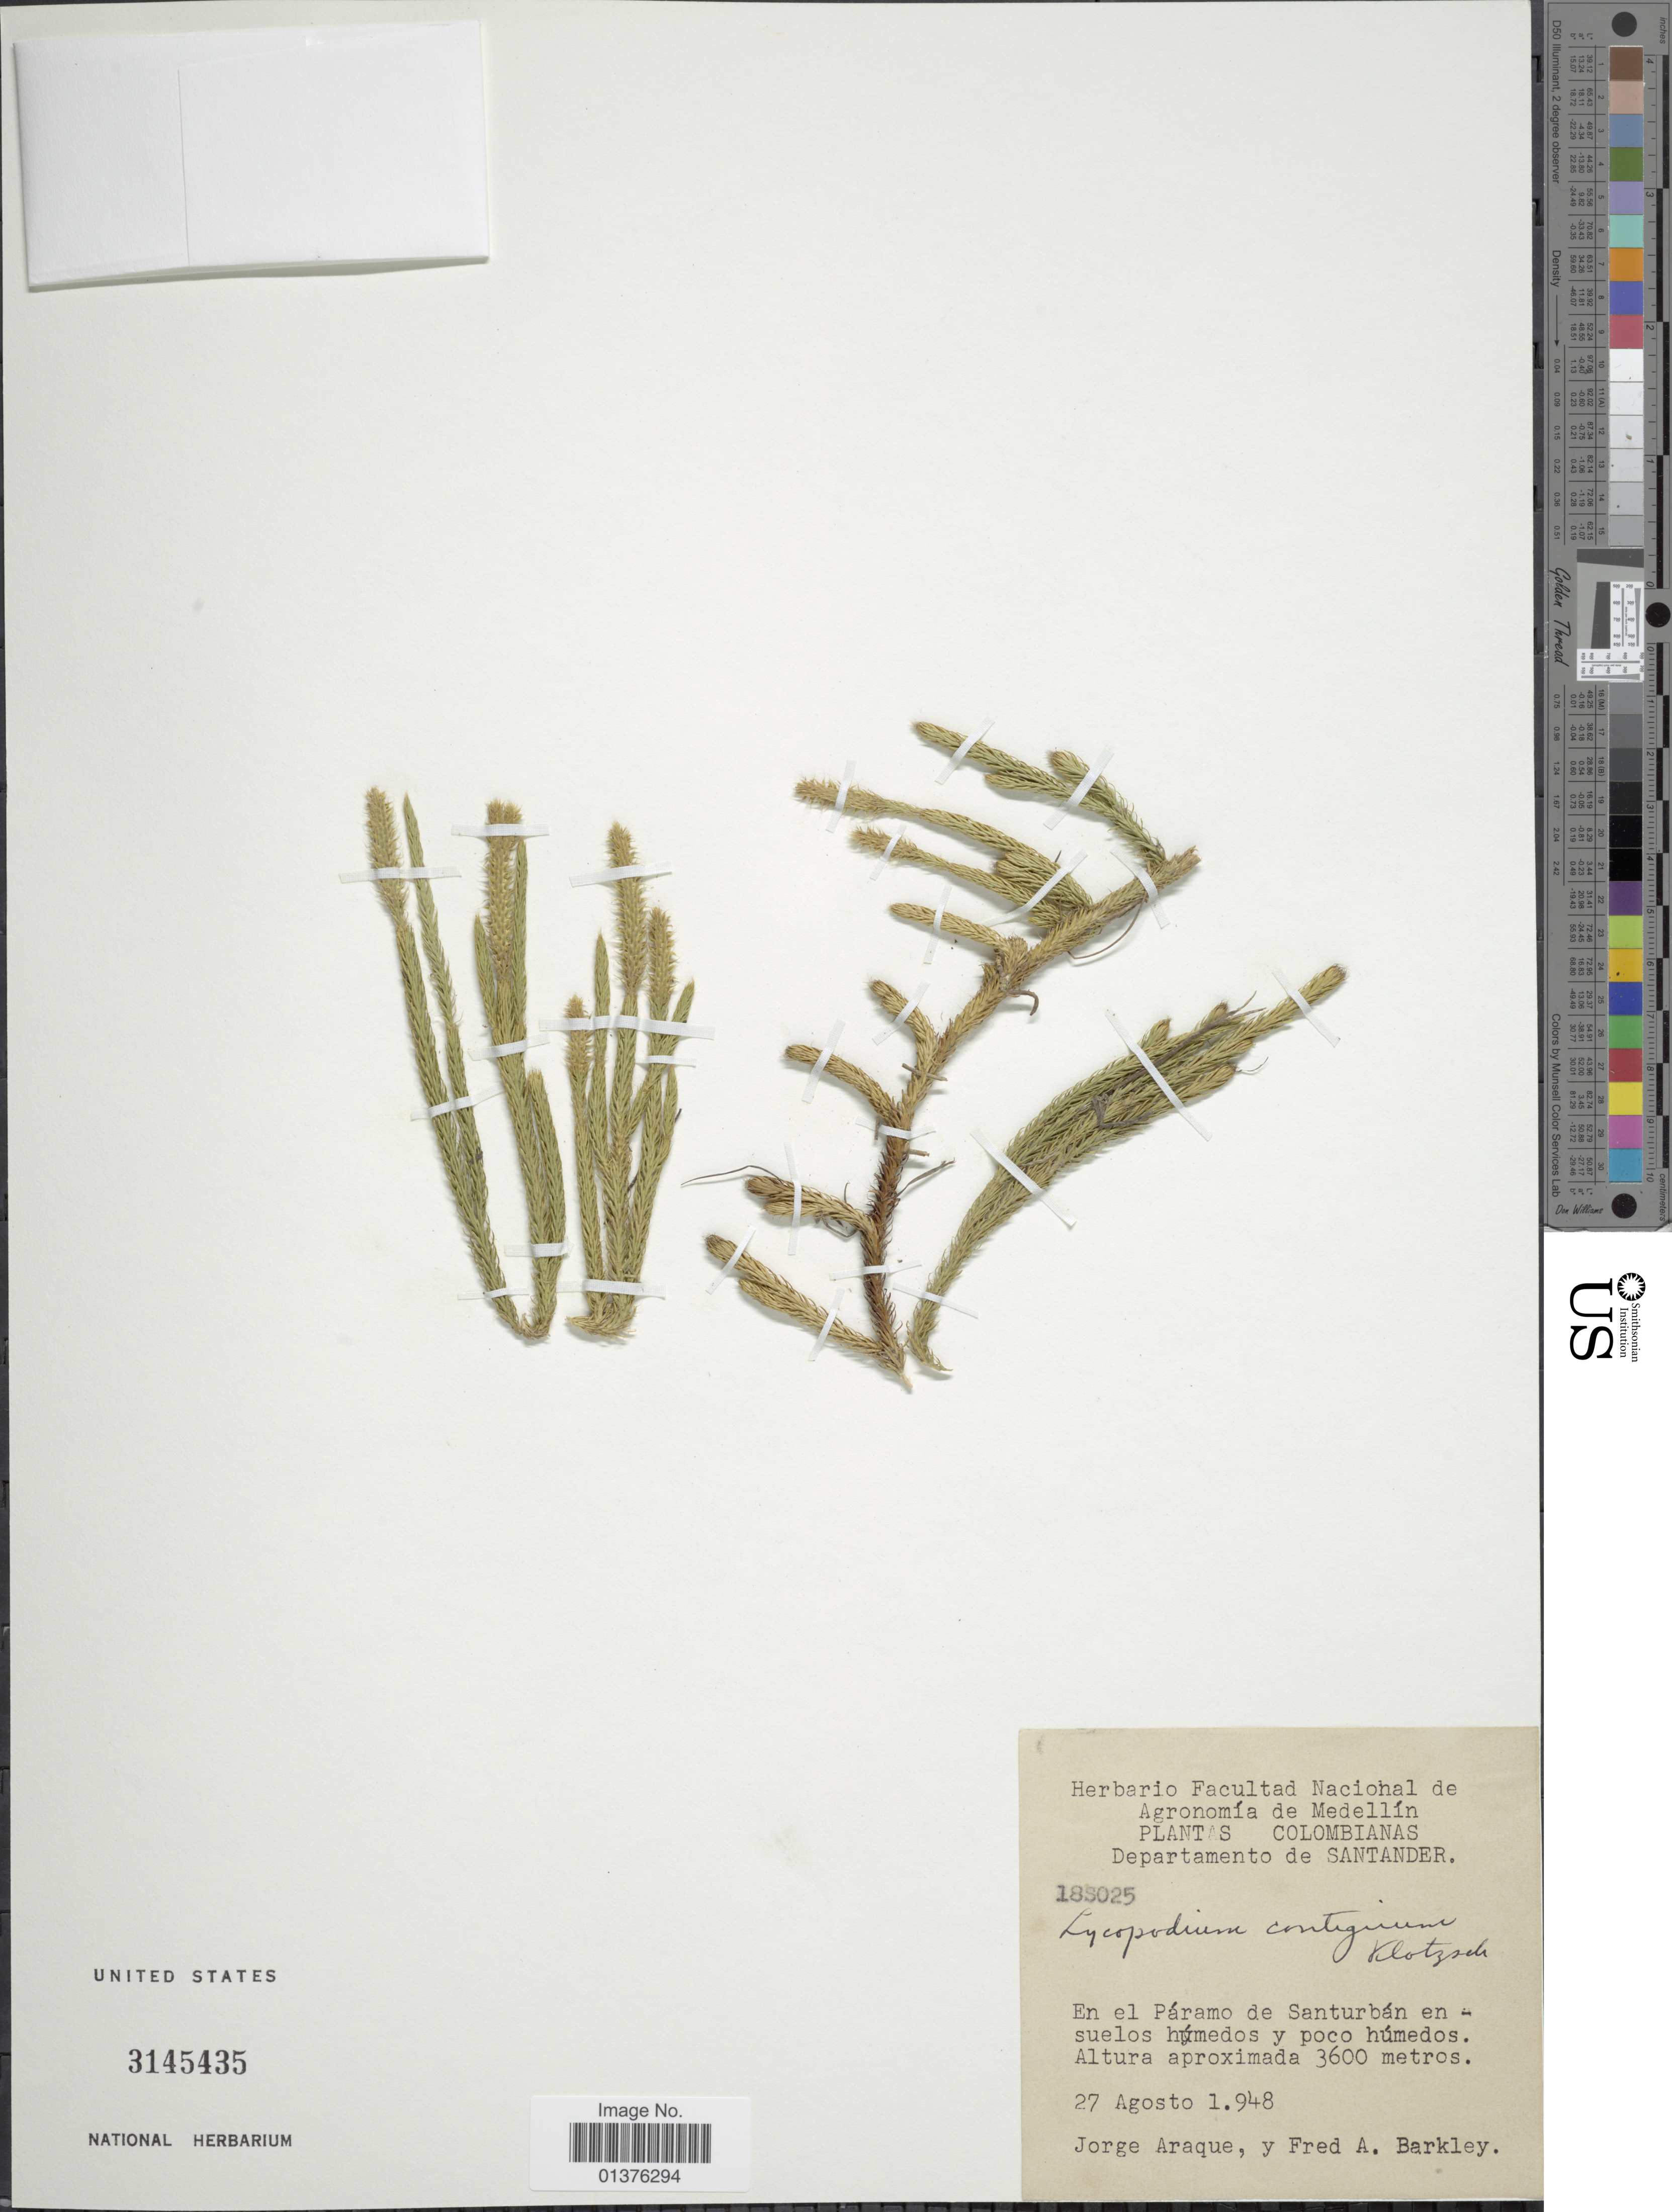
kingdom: Plantae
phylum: Tracheophyta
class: Lycopodiopsida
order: Lycopodiales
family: Lycopodiaceae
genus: Lycopodium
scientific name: Lycopodium clavatum subsp. contiguum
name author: (Klotzsch) B. Øllg.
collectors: J. Araque Molina & F. A. Barkley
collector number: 188025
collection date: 1948-08-27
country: Colombia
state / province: Santander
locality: En el Páramo de Santurbán en suelos húmedos y poco húmedos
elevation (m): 3600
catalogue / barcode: US 3145435